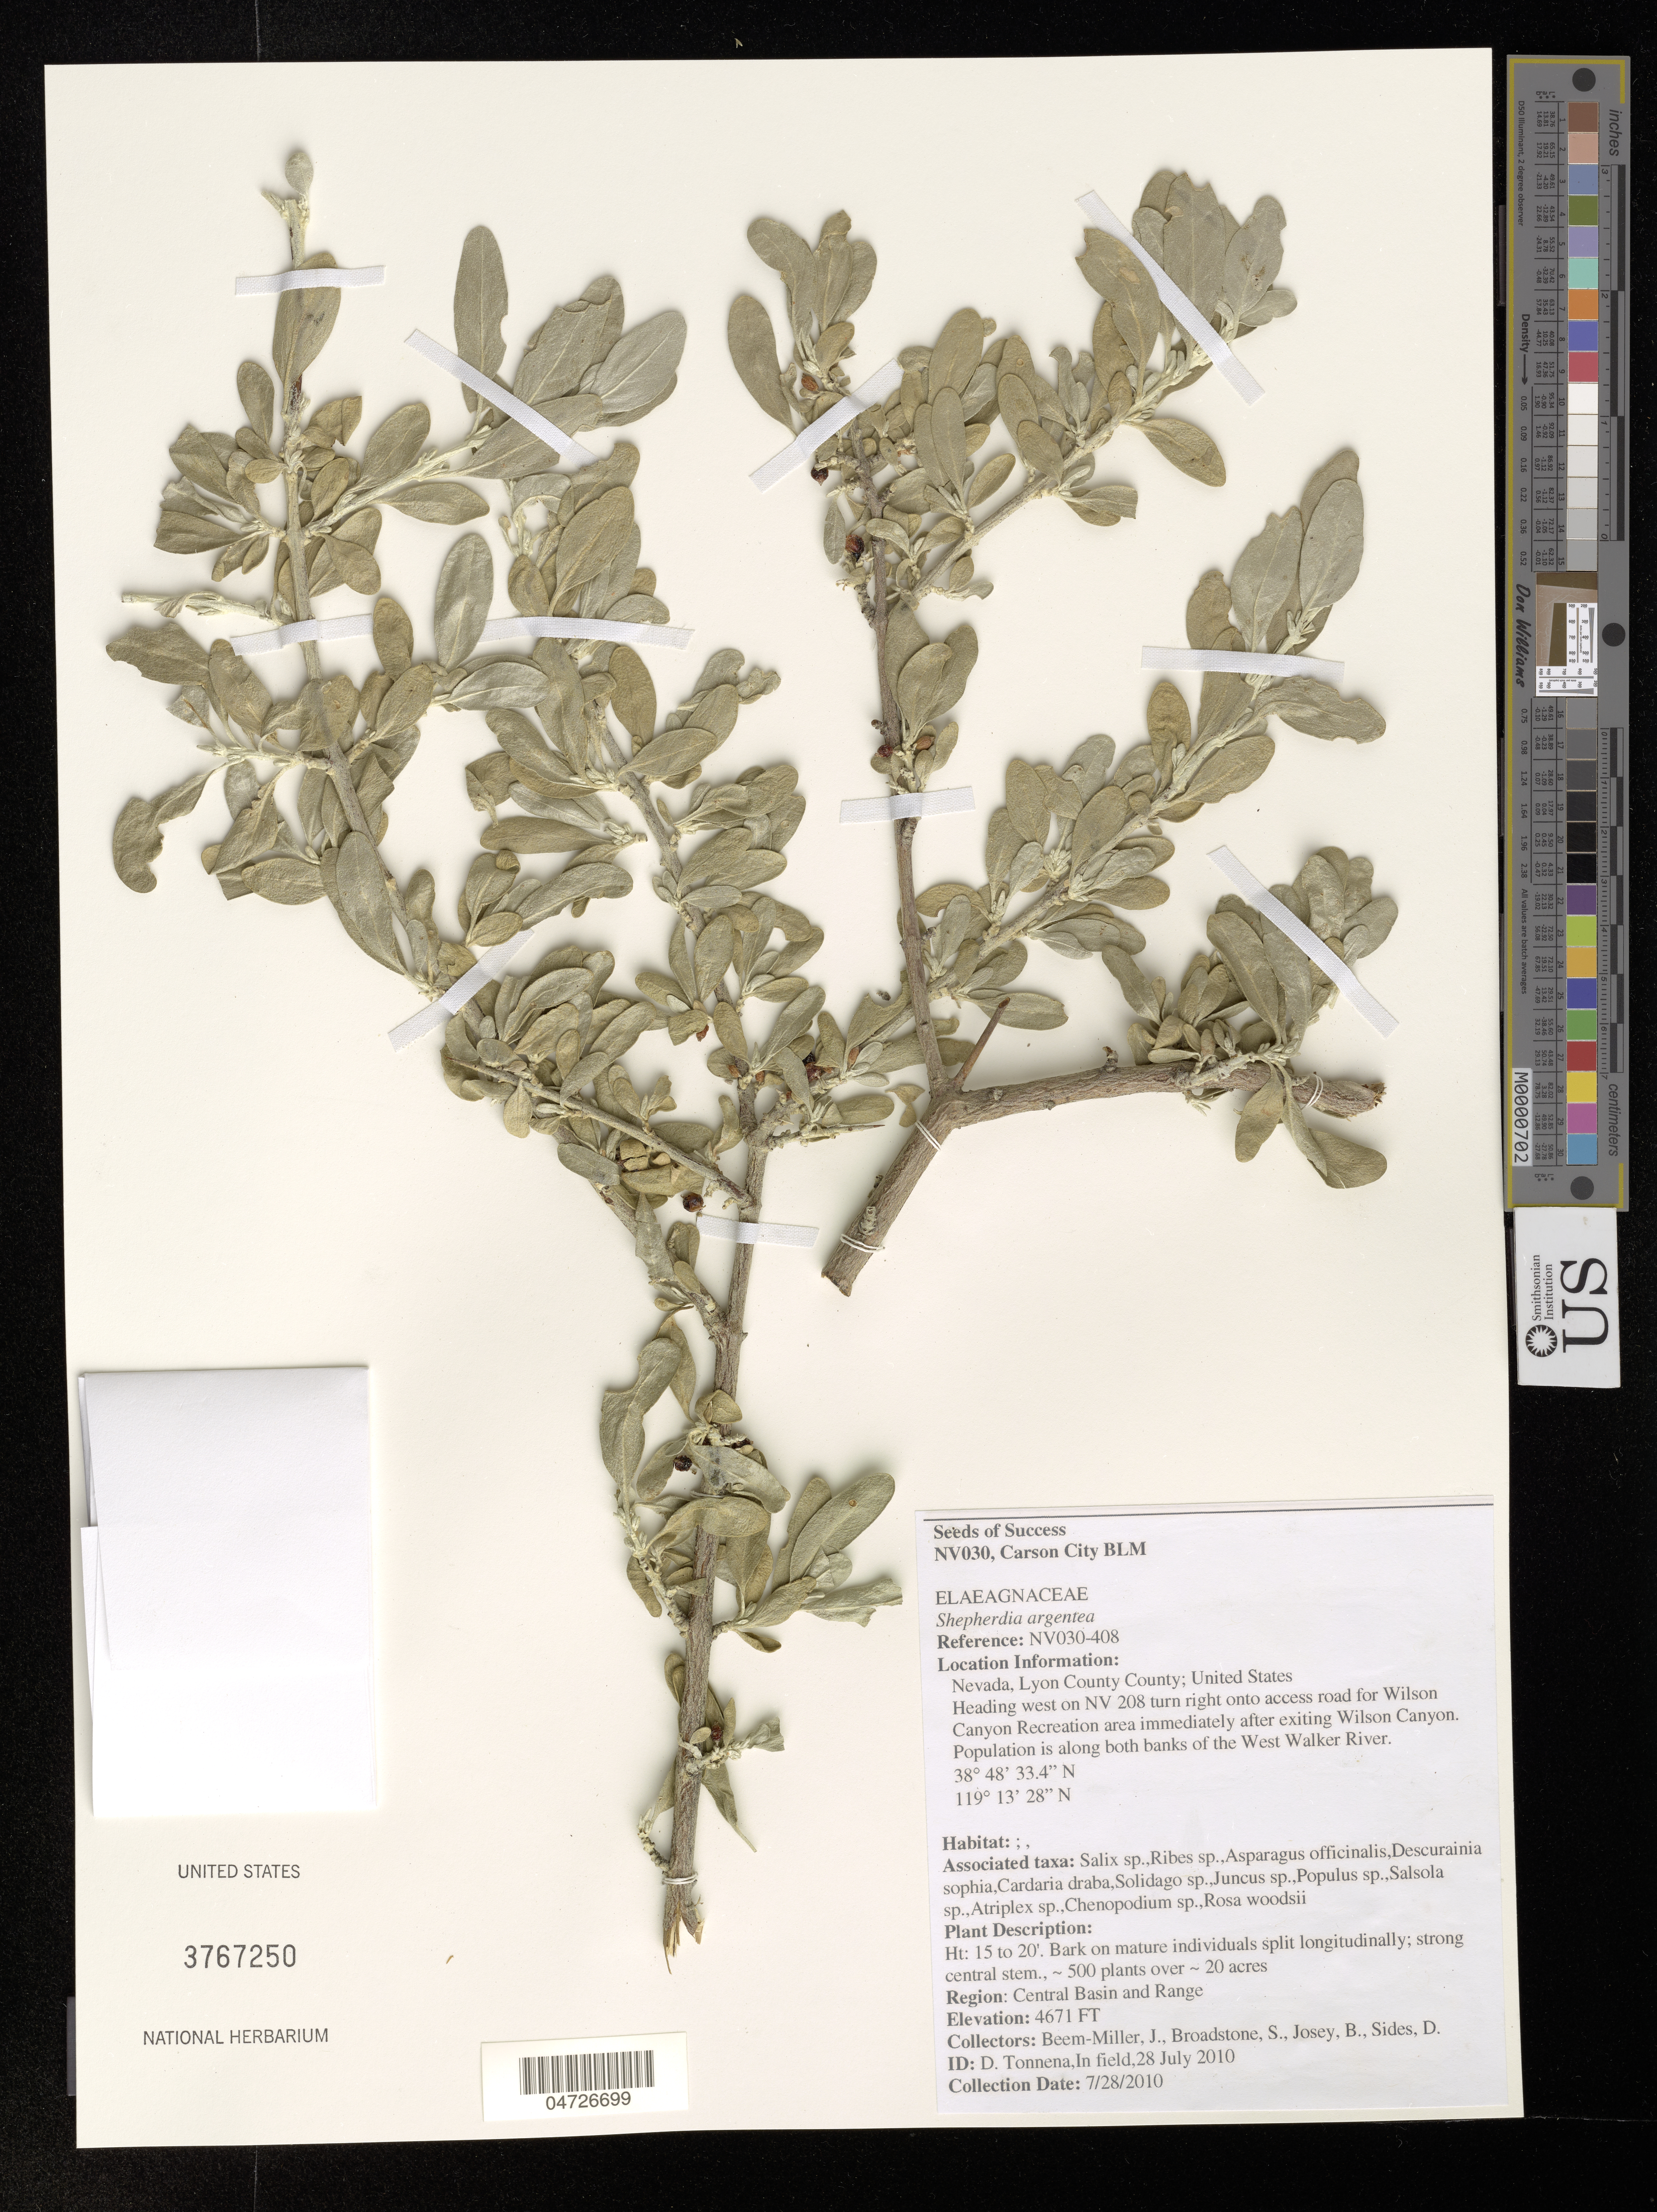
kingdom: Plantae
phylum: Tracheophyta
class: Magnoliopsida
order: Rosales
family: Elaeagnaceae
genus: Shepherdia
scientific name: Shepherdia argentea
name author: (Pursh) Nutt.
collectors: J. Beem-Miller, S. Broadstone, B. Josey & D. Sides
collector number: NV030-408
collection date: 2010-07-28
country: United States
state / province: Nevada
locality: Lyon County County. Heading west on NV 208 turn right onto access road for Wilson Canyon Recreation area immediately after exiting Wilson Canyon. Population is along both banks of the West Walker River.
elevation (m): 1424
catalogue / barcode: US 3767250